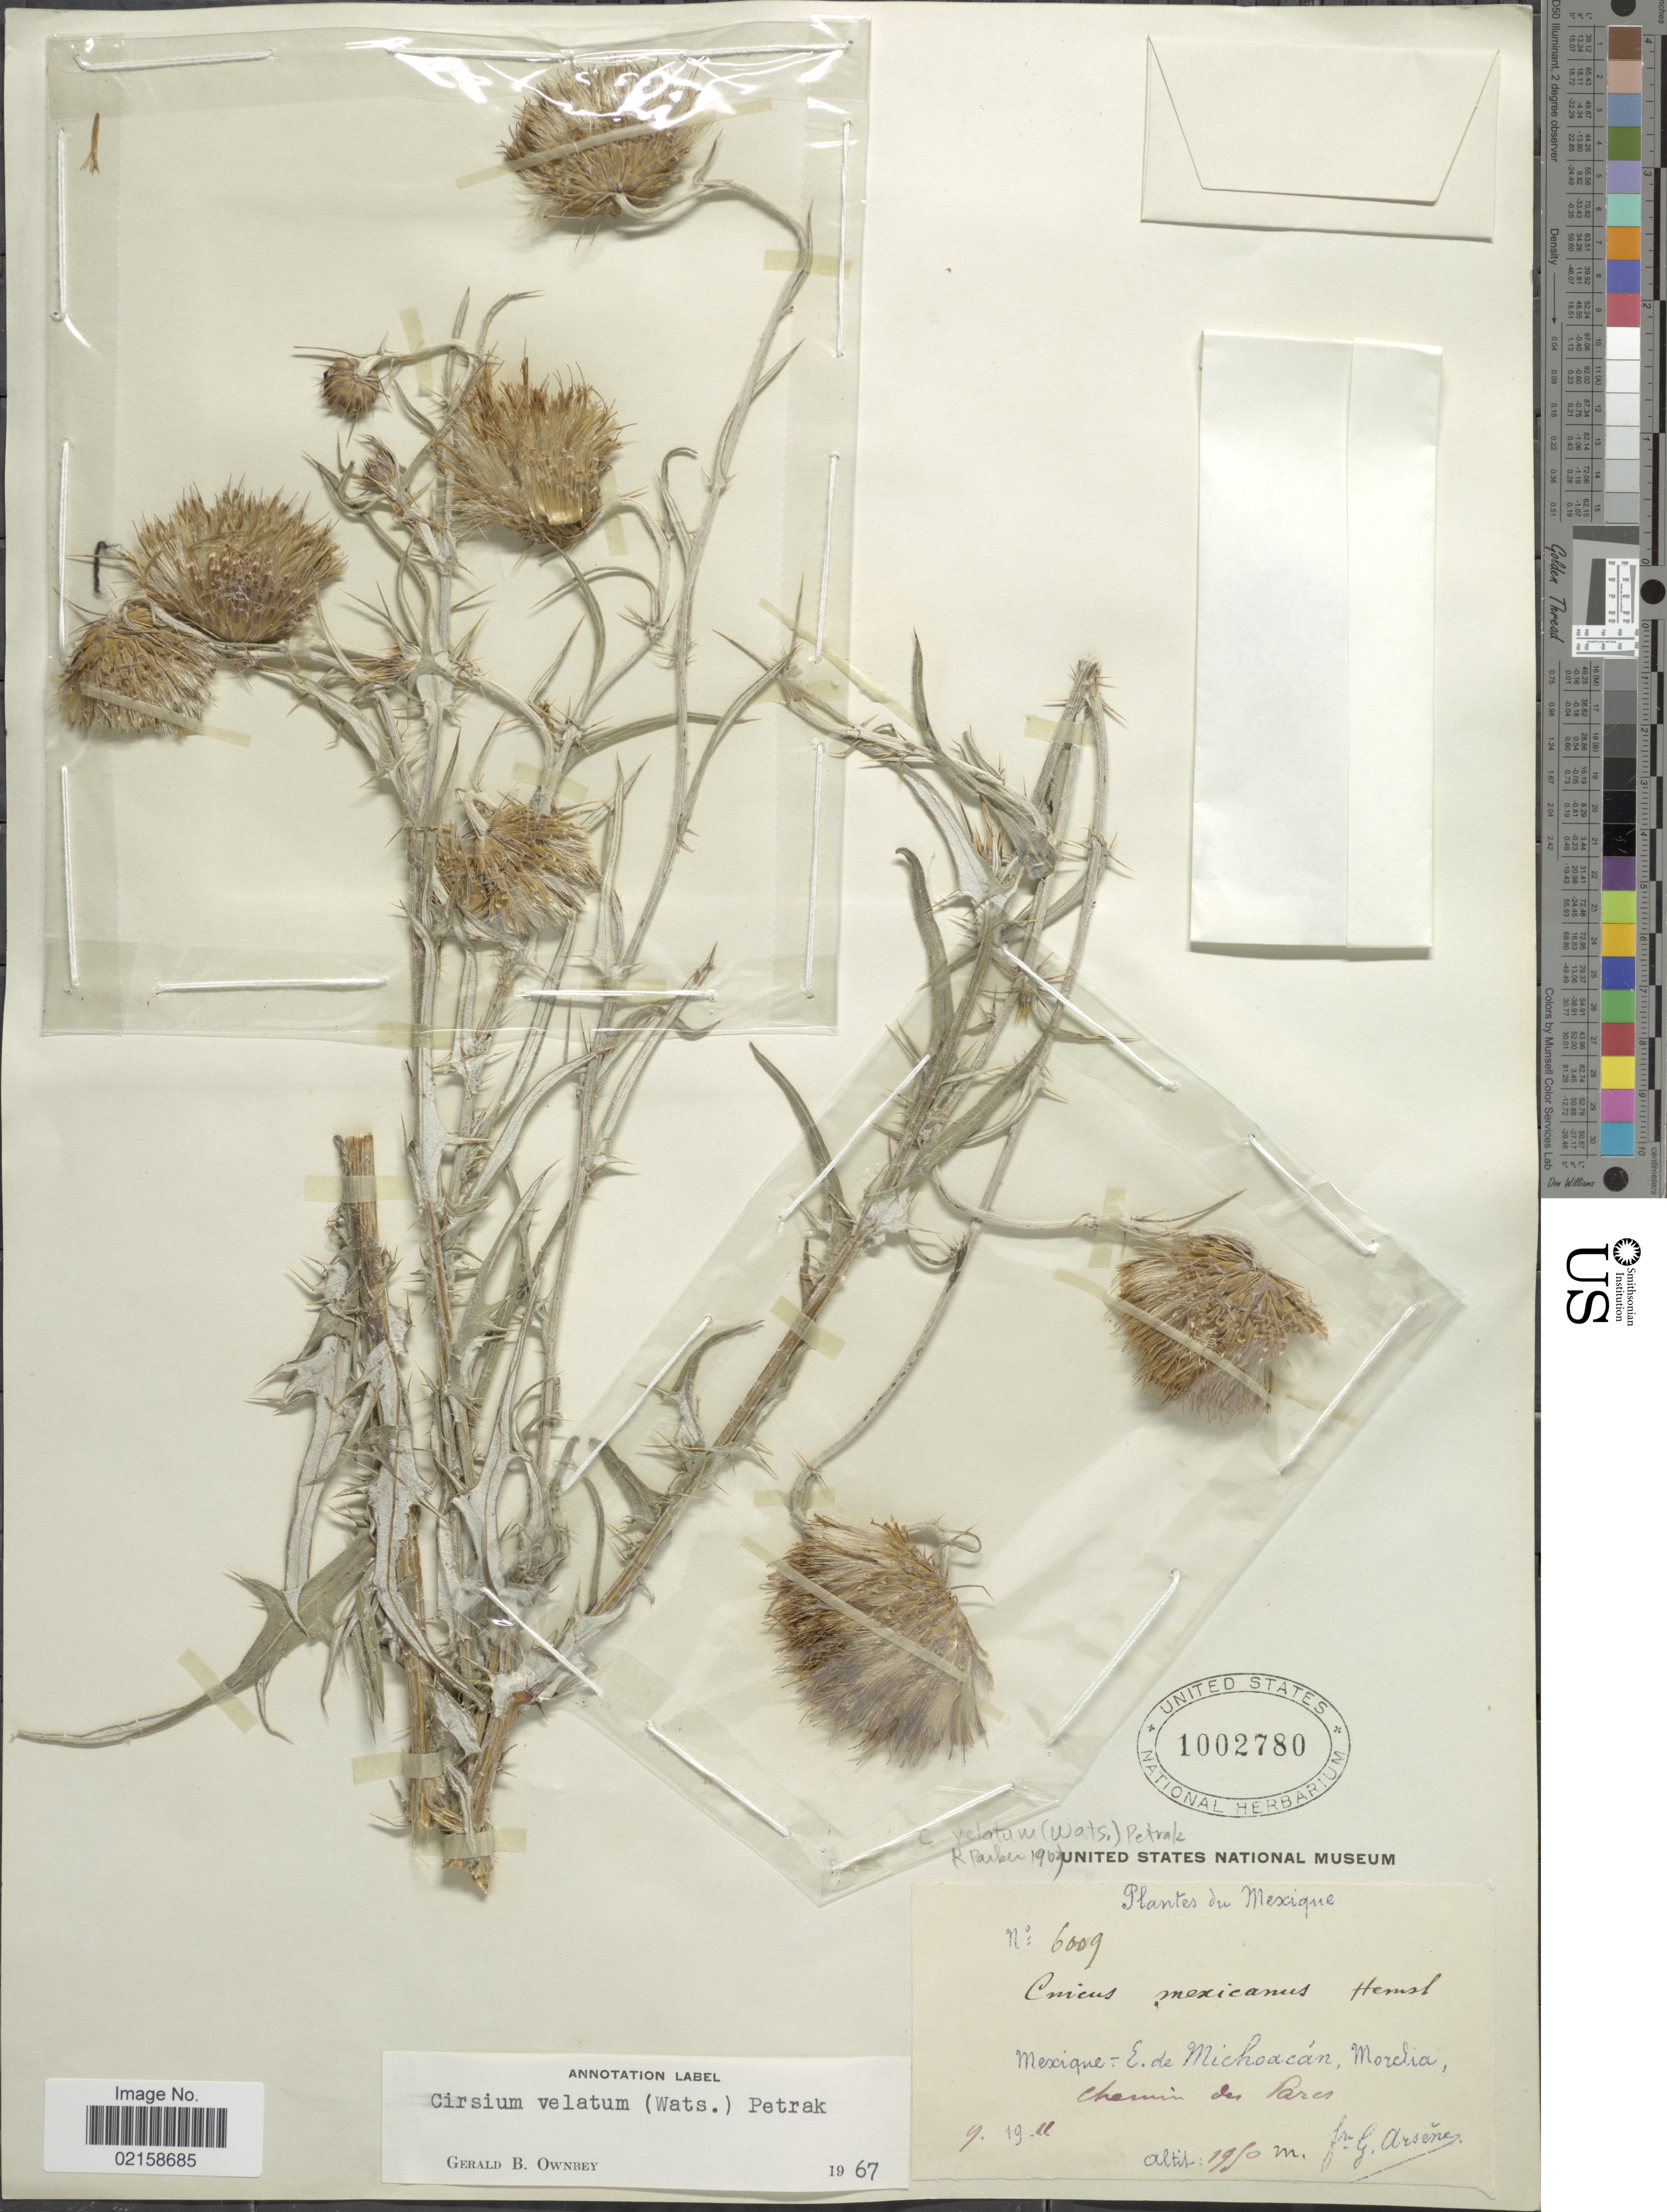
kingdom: Plantae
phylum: Tracheophyta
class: Magnoliopsida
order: Asterales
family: Asteraceae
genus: Cirsium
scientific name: Cirsium velatum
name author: (S. Watson) Petr.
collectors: Bro. G. Arsène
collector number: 6009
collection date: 1911-09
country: Mexico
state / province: Michoacán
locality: Mexique - E. de Michoacán, Morelia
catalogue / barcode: US 1002780